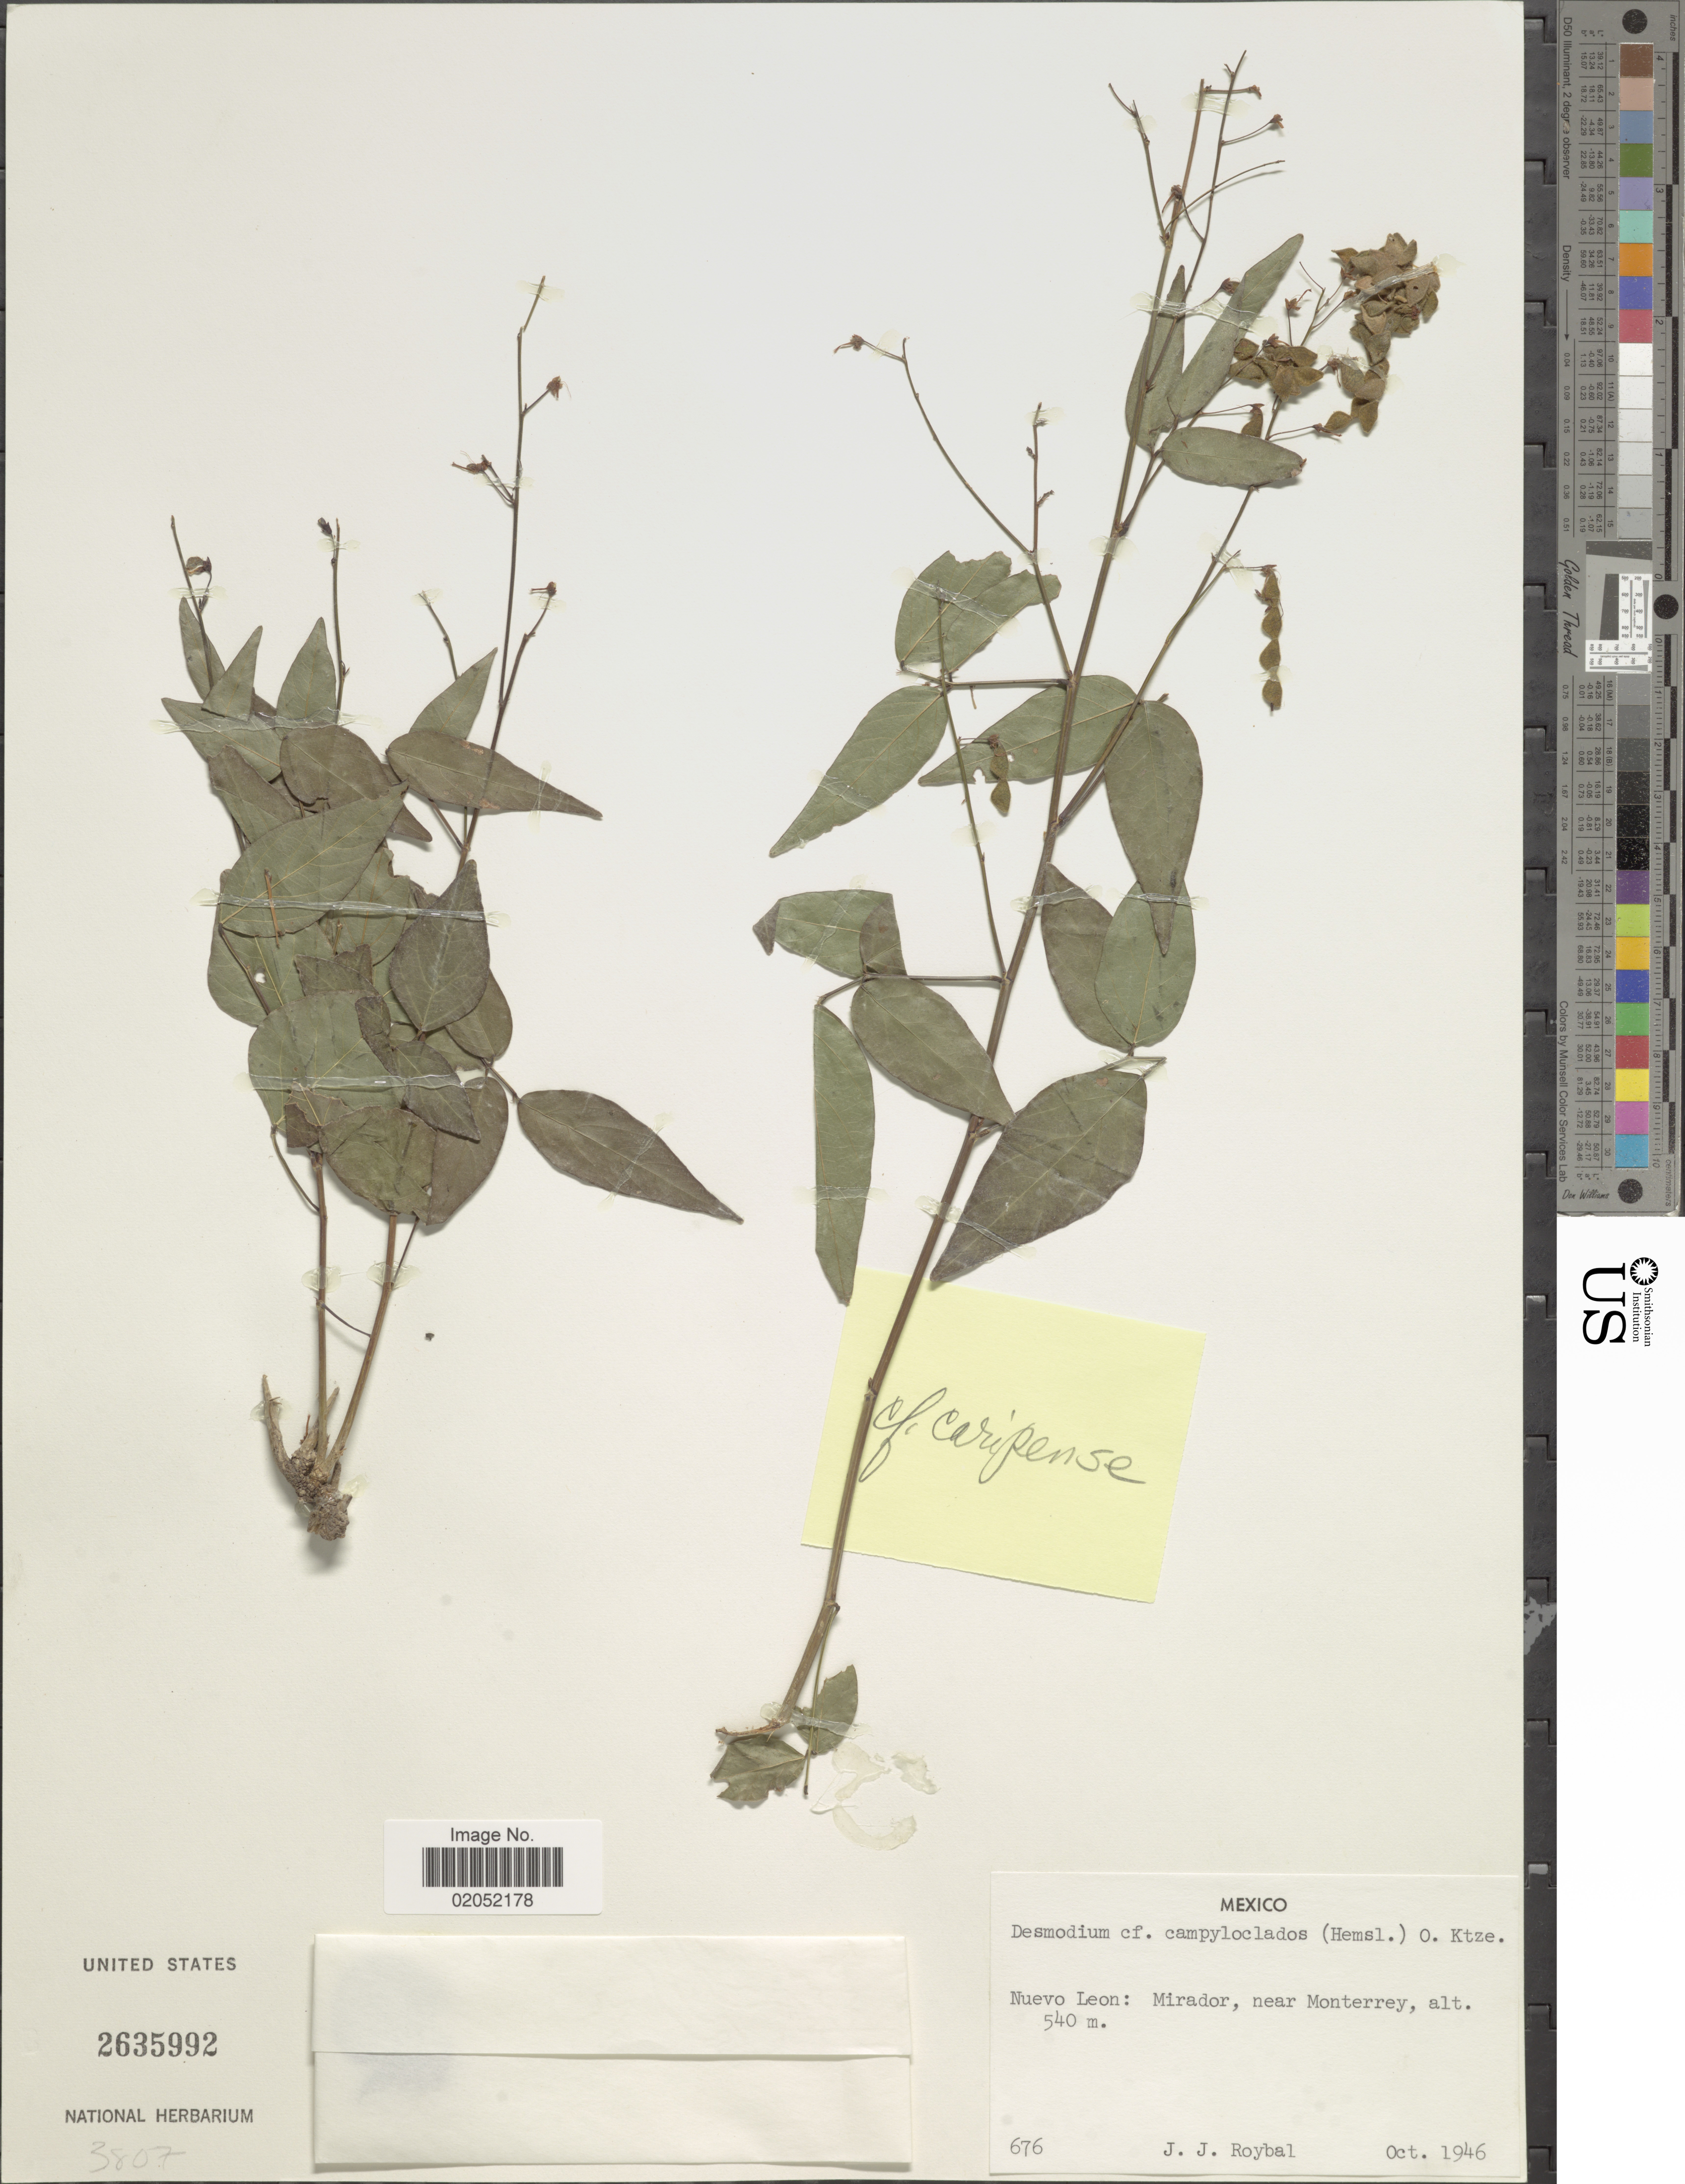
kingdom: Plantae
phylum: Tracheophyta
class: Magnoliopsida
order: Fabales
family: Fabaceae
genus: Desmodium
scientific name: Desmodium caripense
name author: (Kunth) G. Don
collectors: J. J. Roybal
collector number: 676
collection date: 1946-10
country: Mexico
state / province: Nuevo León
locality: Nuevo Leon: Mirador, near Monterrey.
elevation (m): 540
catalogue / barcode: US 2635992